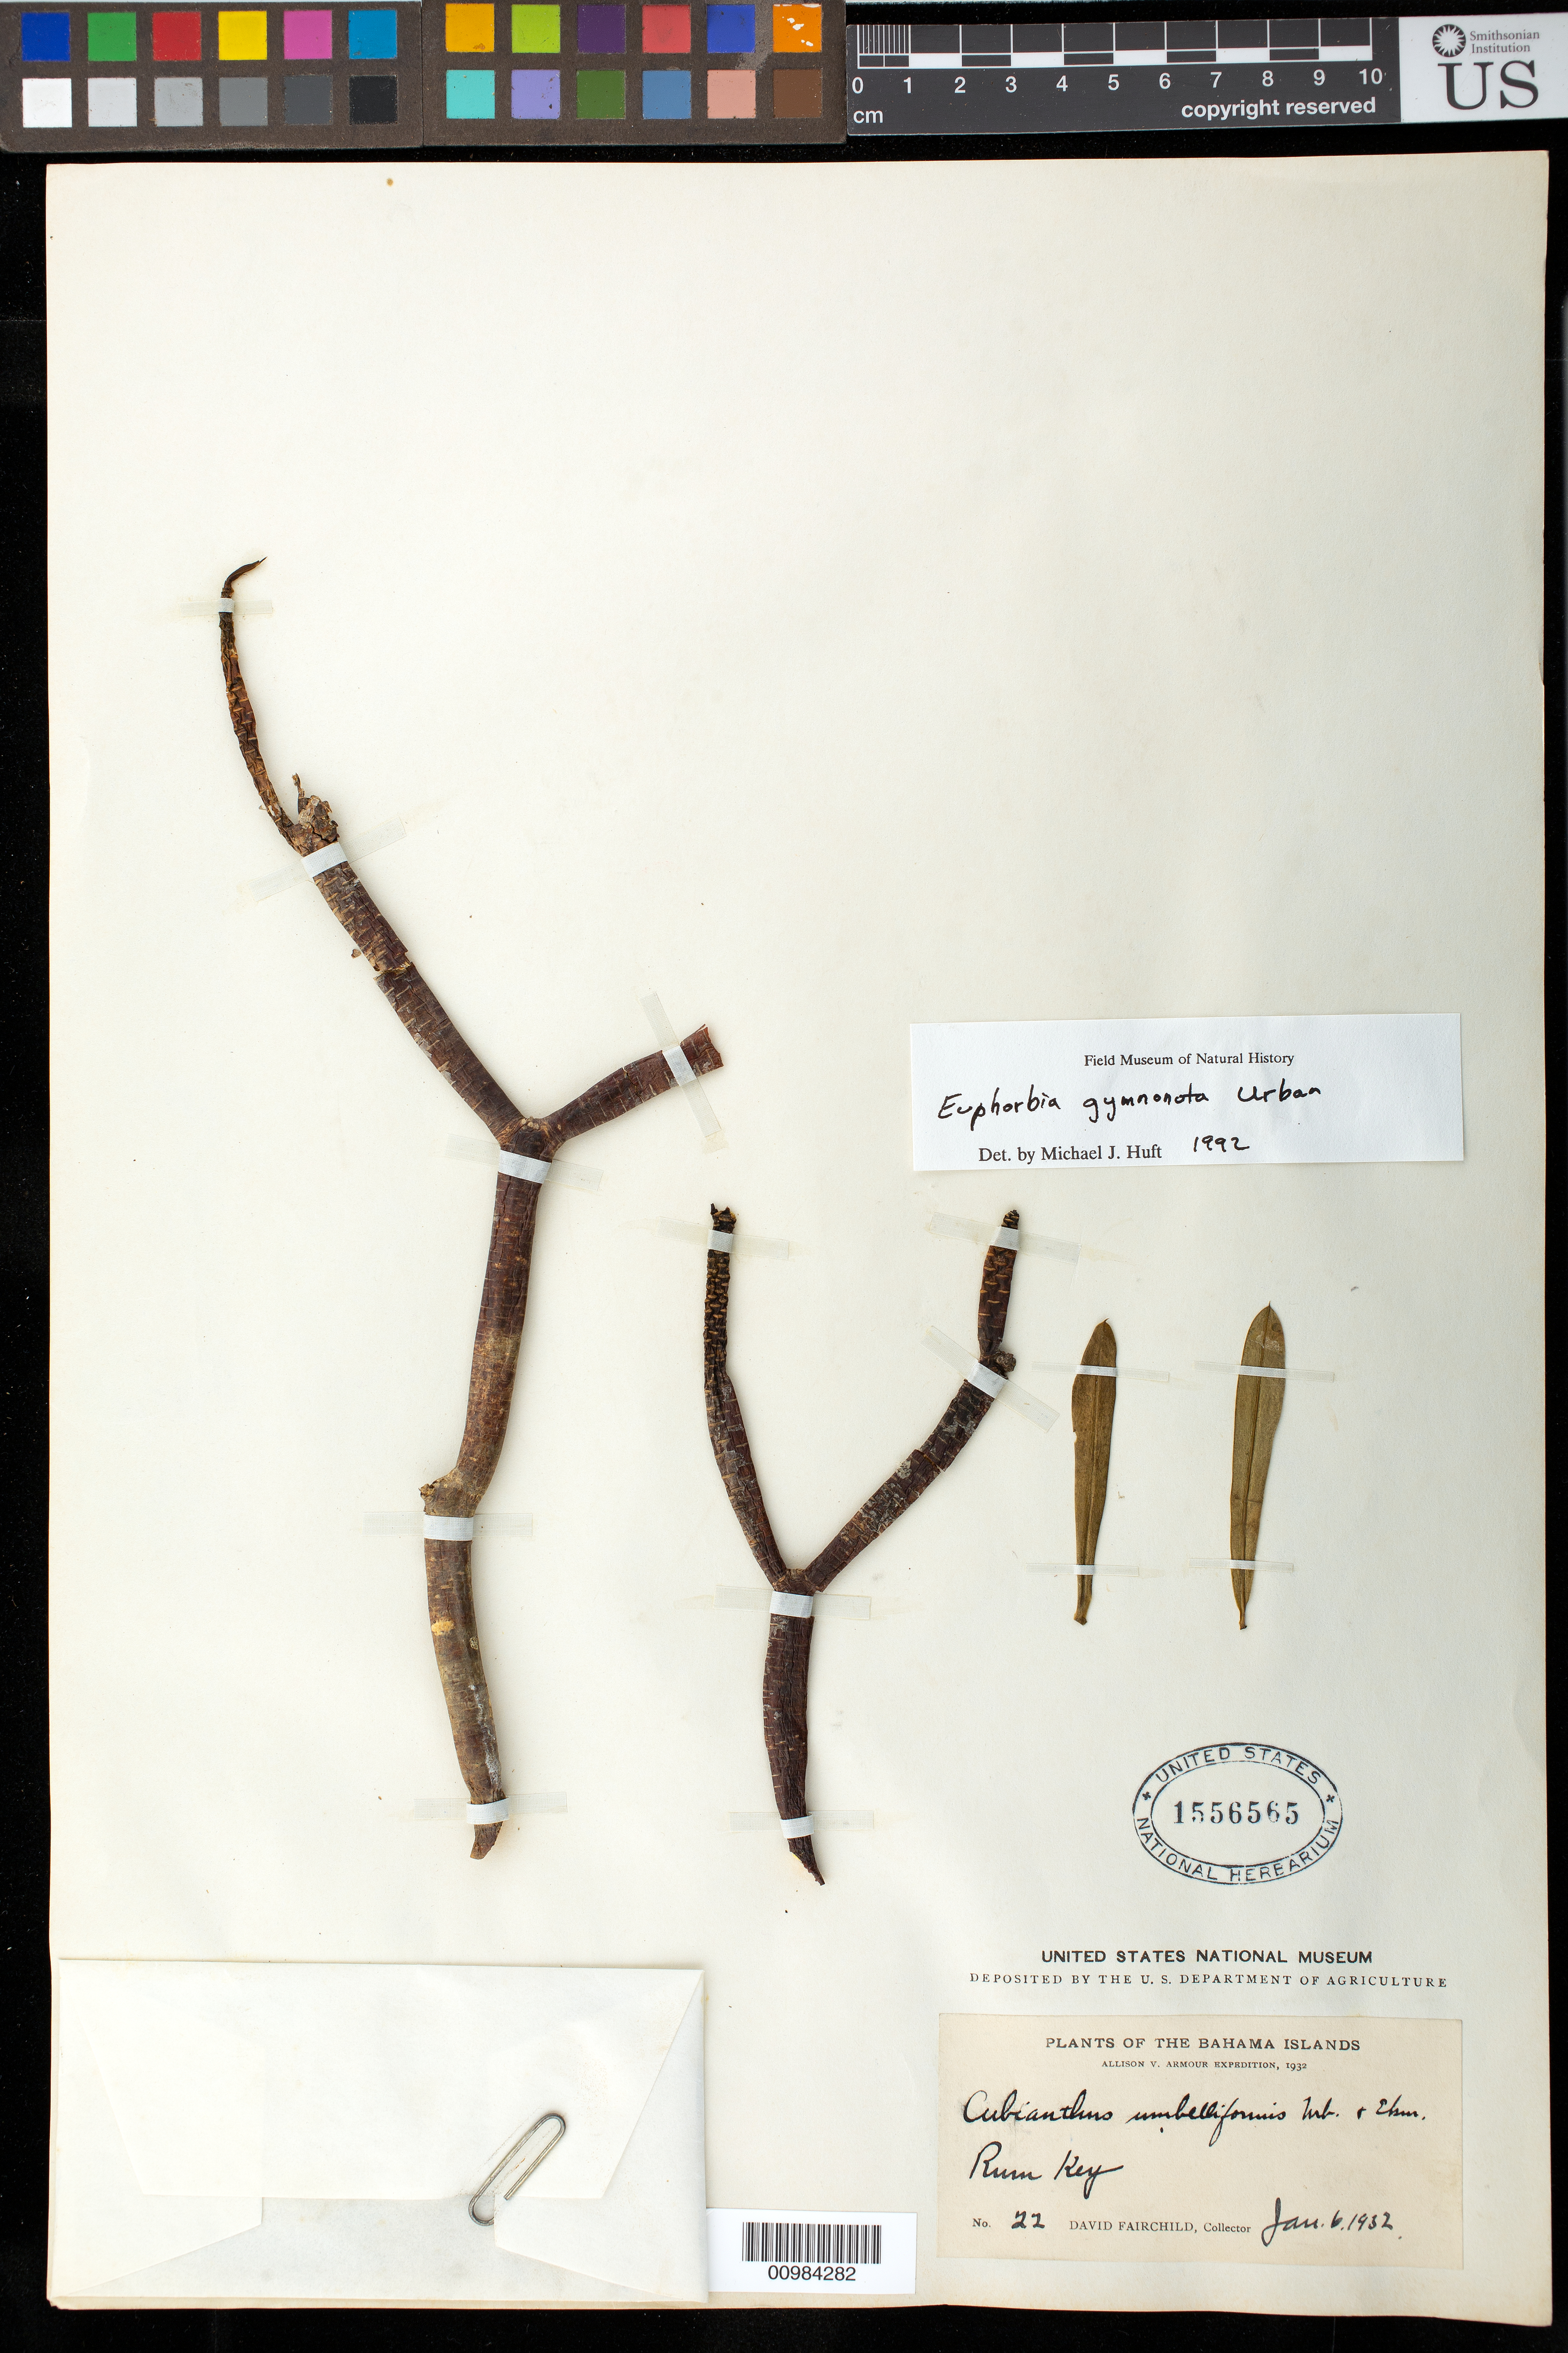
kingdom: Plantae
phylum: Tracheophyta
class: Magnoliopsida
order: Malpighiales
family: Euphorbiaceae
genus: Euphorbia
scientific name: Euphorbia gymnonota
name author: Urb.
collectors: D. Fairchild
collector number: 22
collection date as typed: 06 Jan 1932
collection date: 1932-01-06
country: Bahamas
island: Rum Cay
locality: Rum Key.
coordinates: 0 N, 0 E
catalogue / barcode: US 1556565